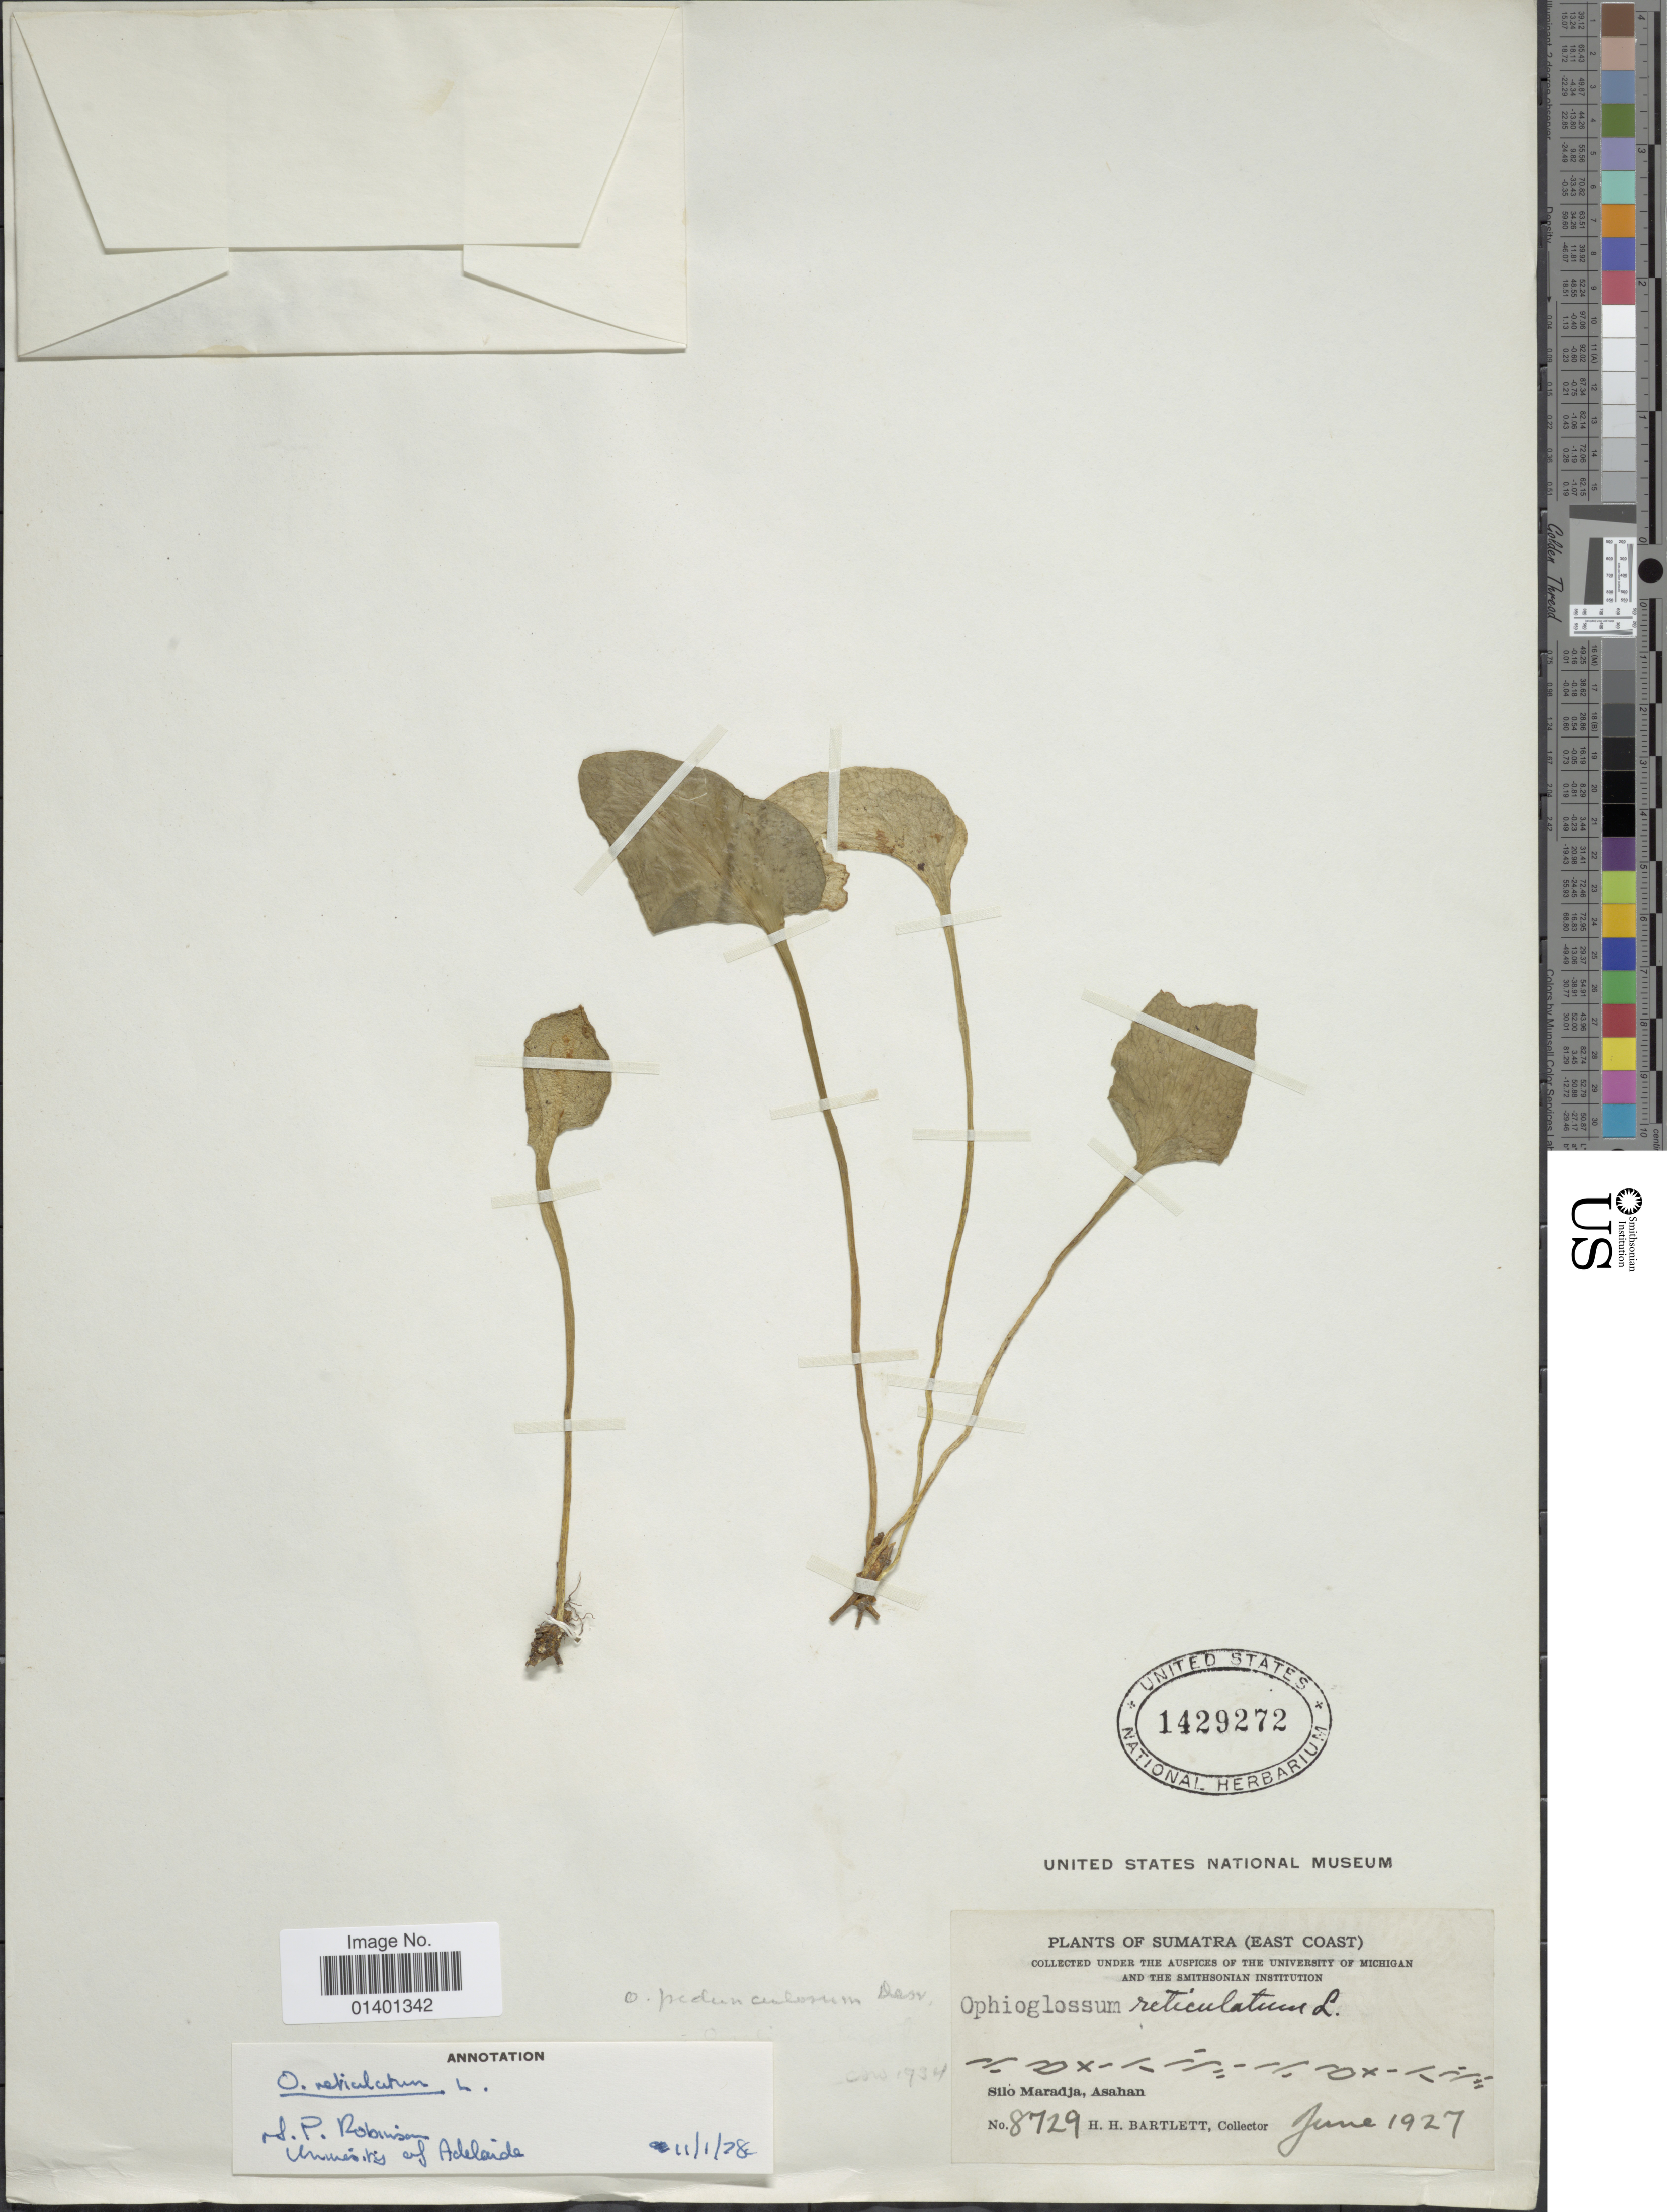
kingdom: Plantae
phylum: Tracheophyta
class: Polypodiopsida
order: Ophioglossales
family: Ophioglossaceae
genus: Ophioglossum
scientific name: Ophioglossum reticulatum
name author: L.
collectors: H. H. Bartlett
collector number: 8729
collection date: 1927-06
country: Indonesia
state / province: Sumatra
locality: East Coast, Silo Maradja, Asahan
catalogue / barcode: US 1429272